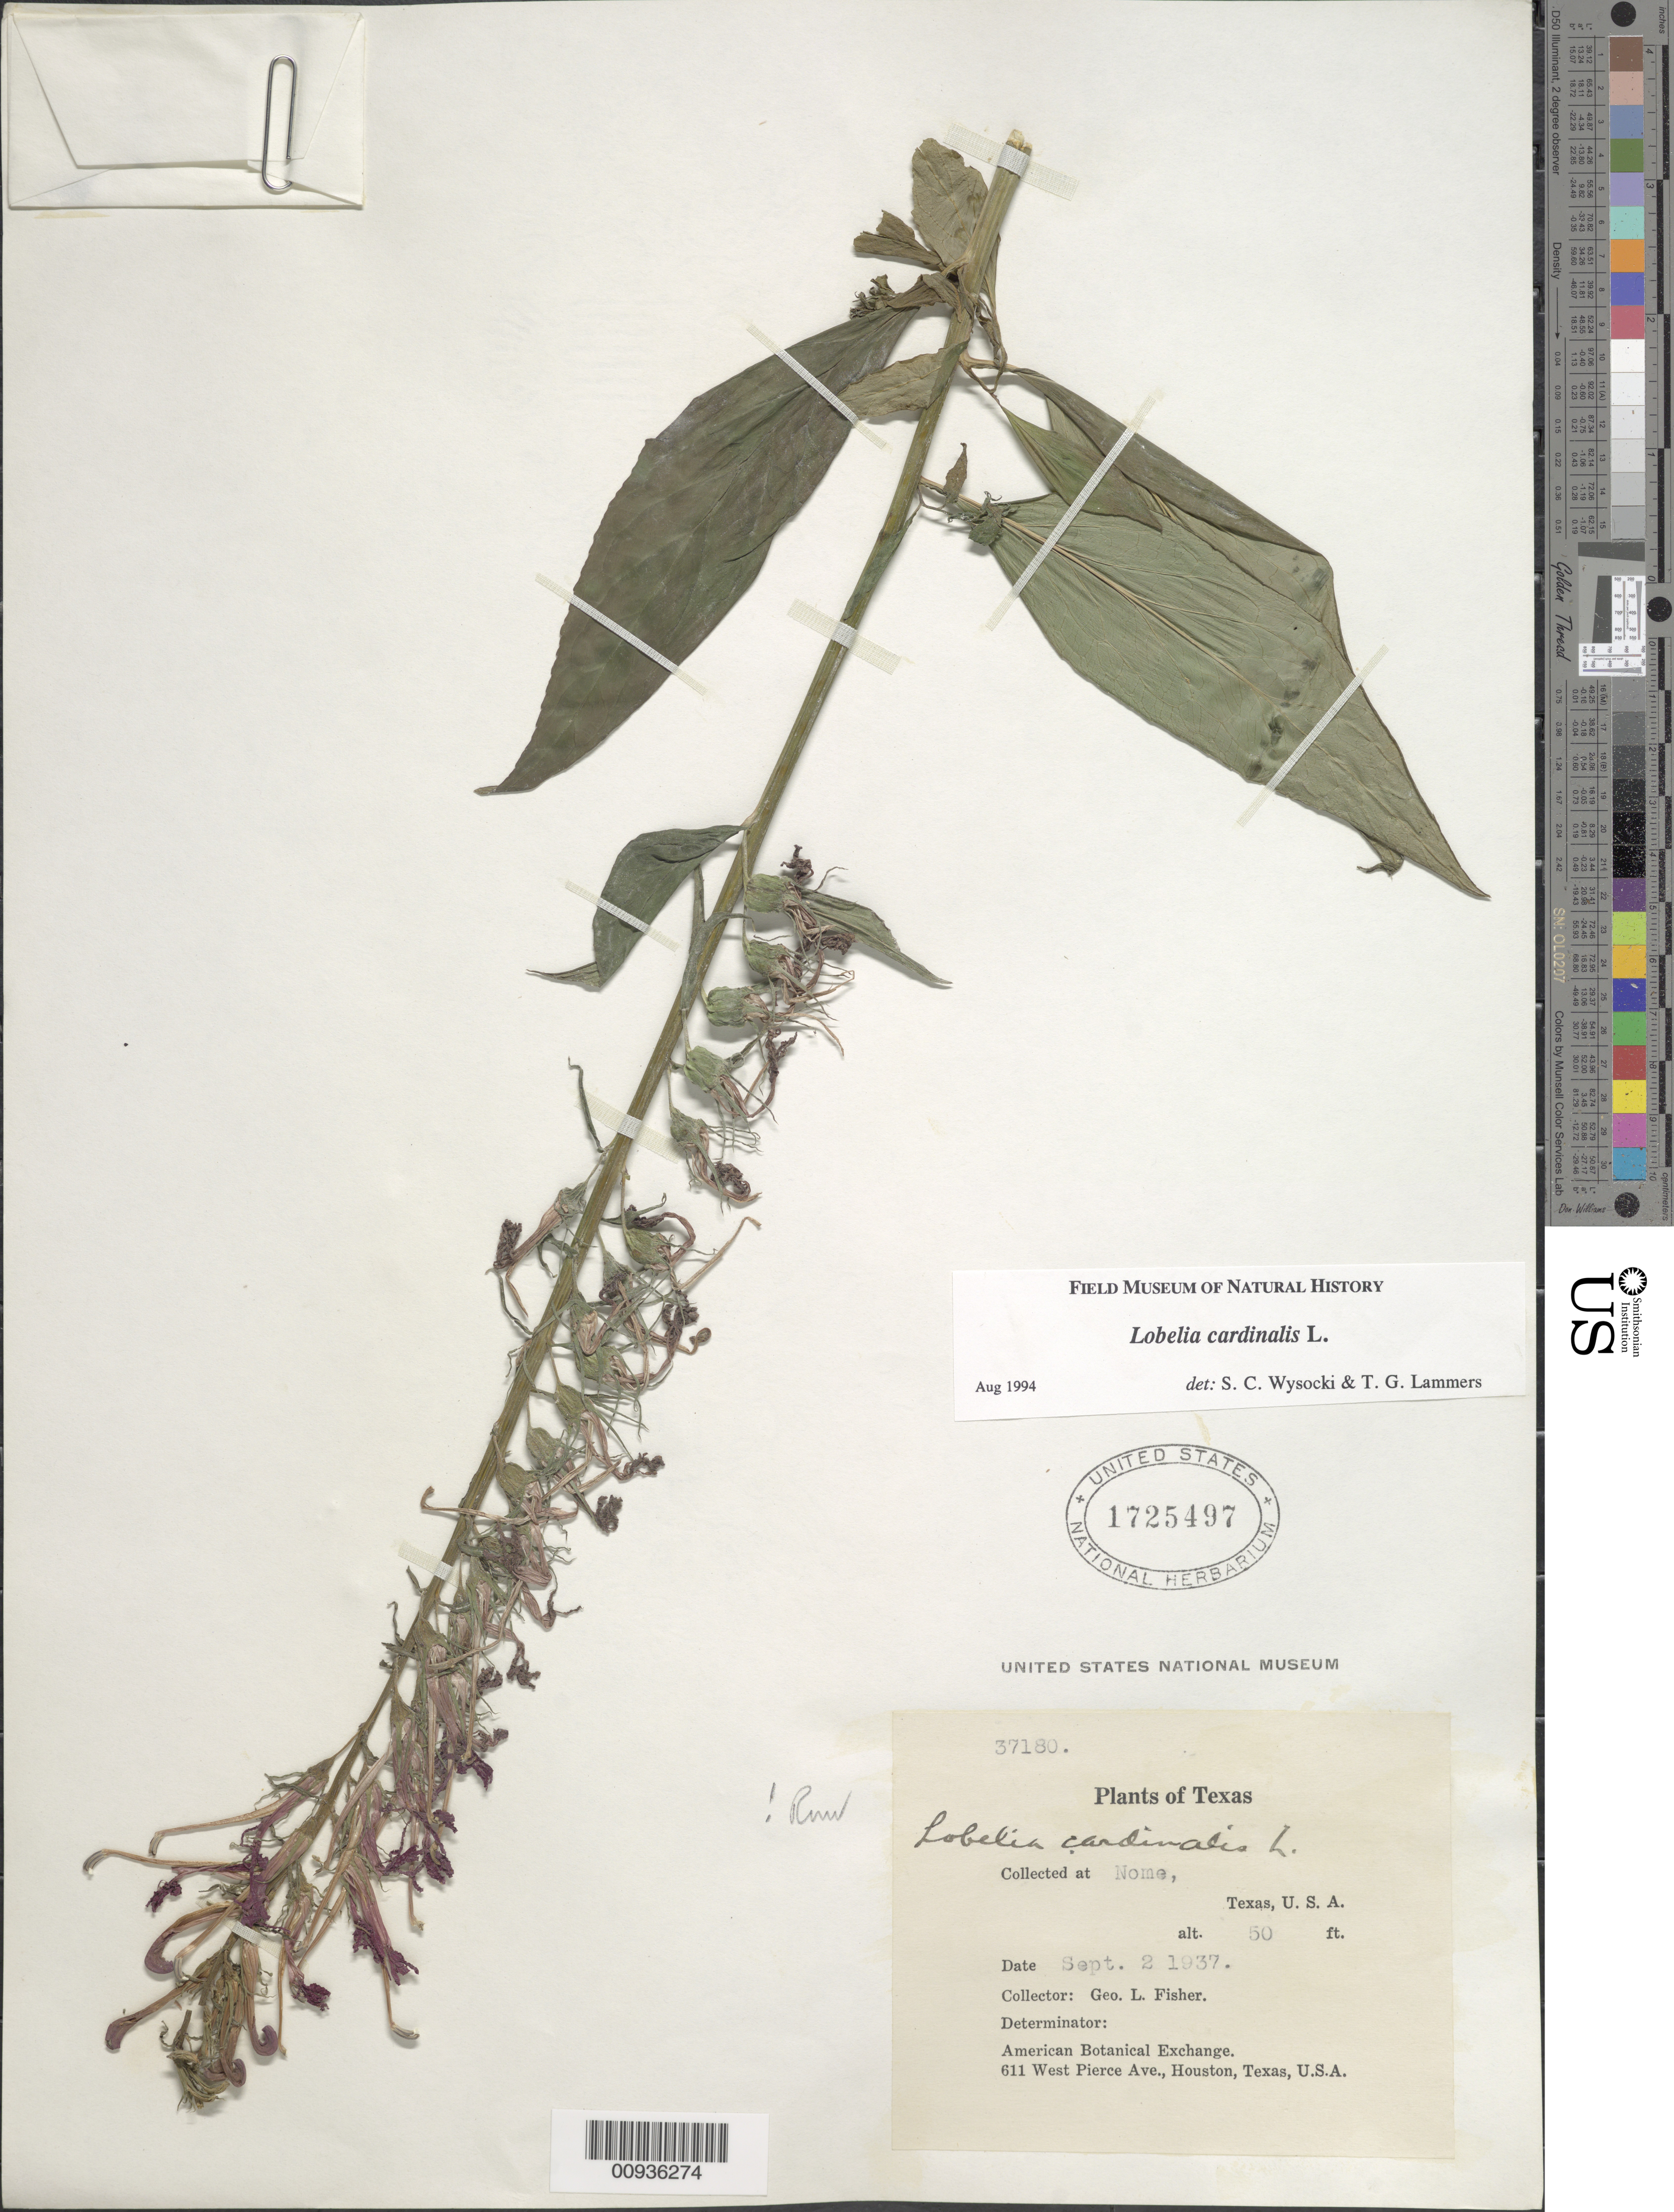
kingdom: Plantae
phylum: Tracheophyta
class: Magnoliopsida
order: Asterales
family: Campanulaceae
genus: Lobelia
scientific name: Lobelia cardinalis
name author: L.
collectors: G. L. Fisher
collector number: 37180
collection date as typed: Sept. 2, 1937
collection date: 1937-09-02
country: United States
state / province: Texas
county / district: Jefferson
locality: Nome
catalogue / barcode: US 1725497